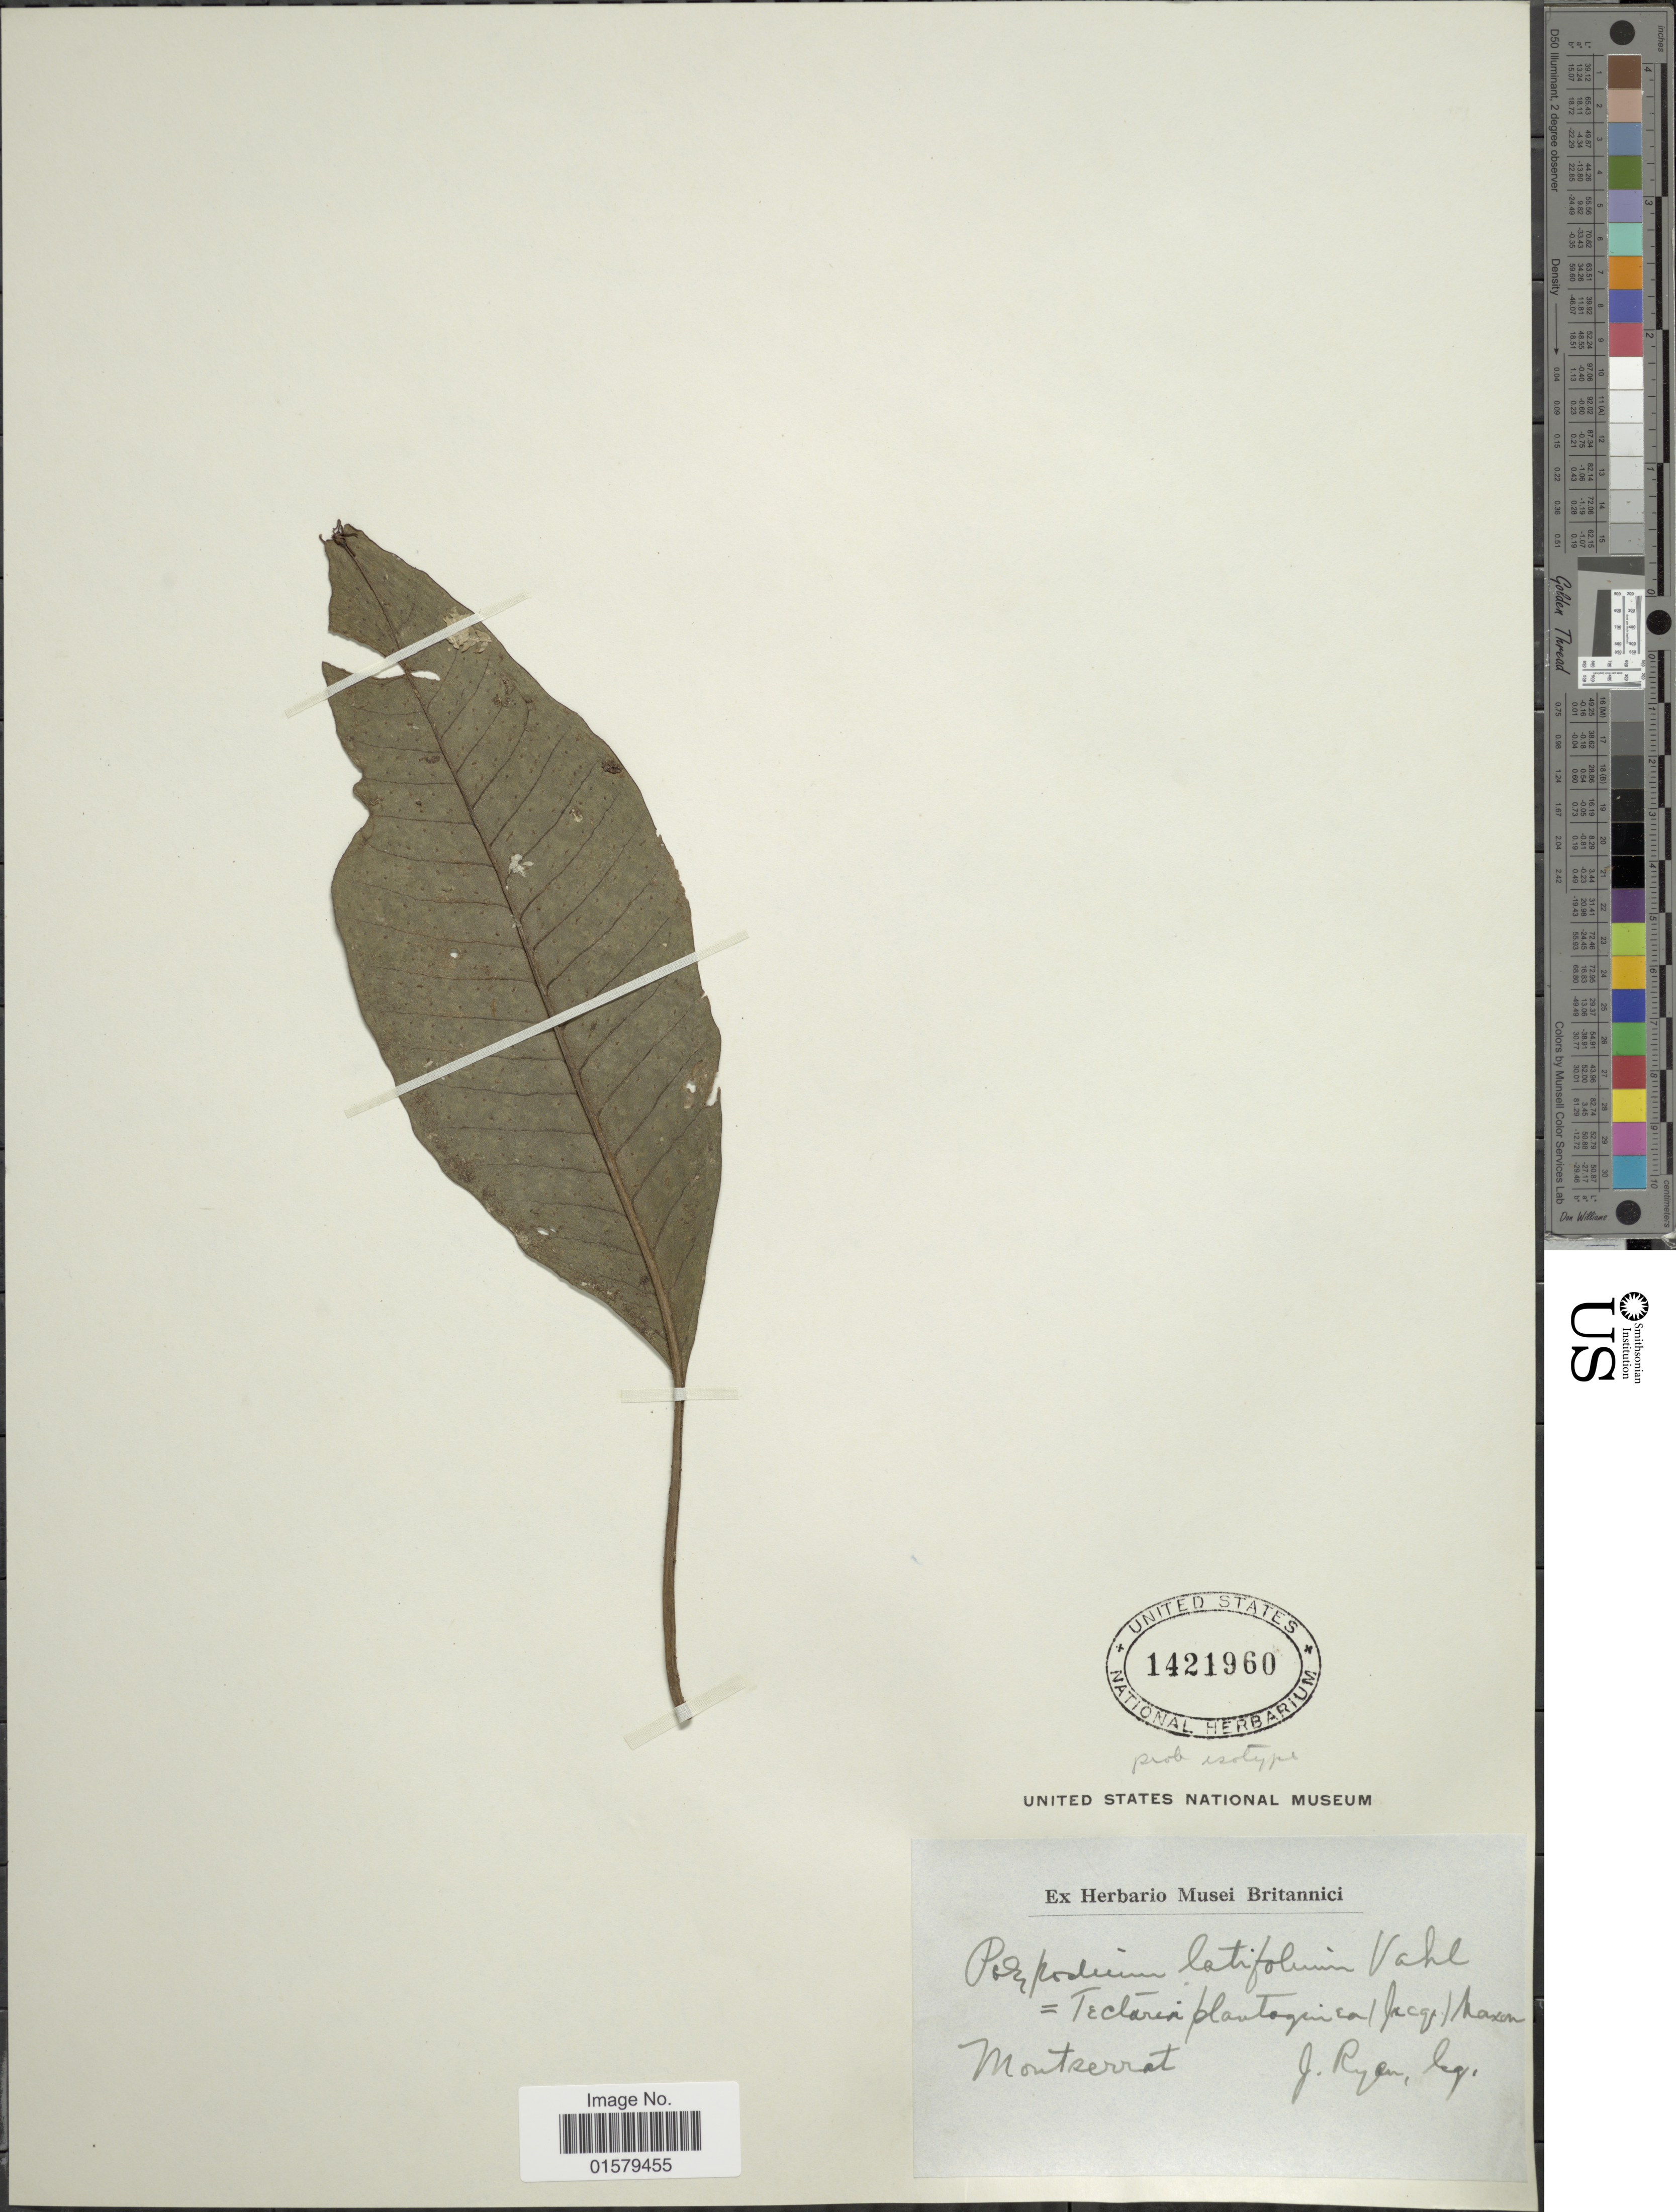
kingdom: Plantae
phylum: Tracheophyta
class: Polypodiopsida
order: Polypodiales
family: Tectariaceae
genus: Tectaria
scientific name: Tectaria plantaginea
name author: (Jacq.) Maxon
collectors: J. Ryan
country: Montserrat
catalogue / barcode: US 1421960